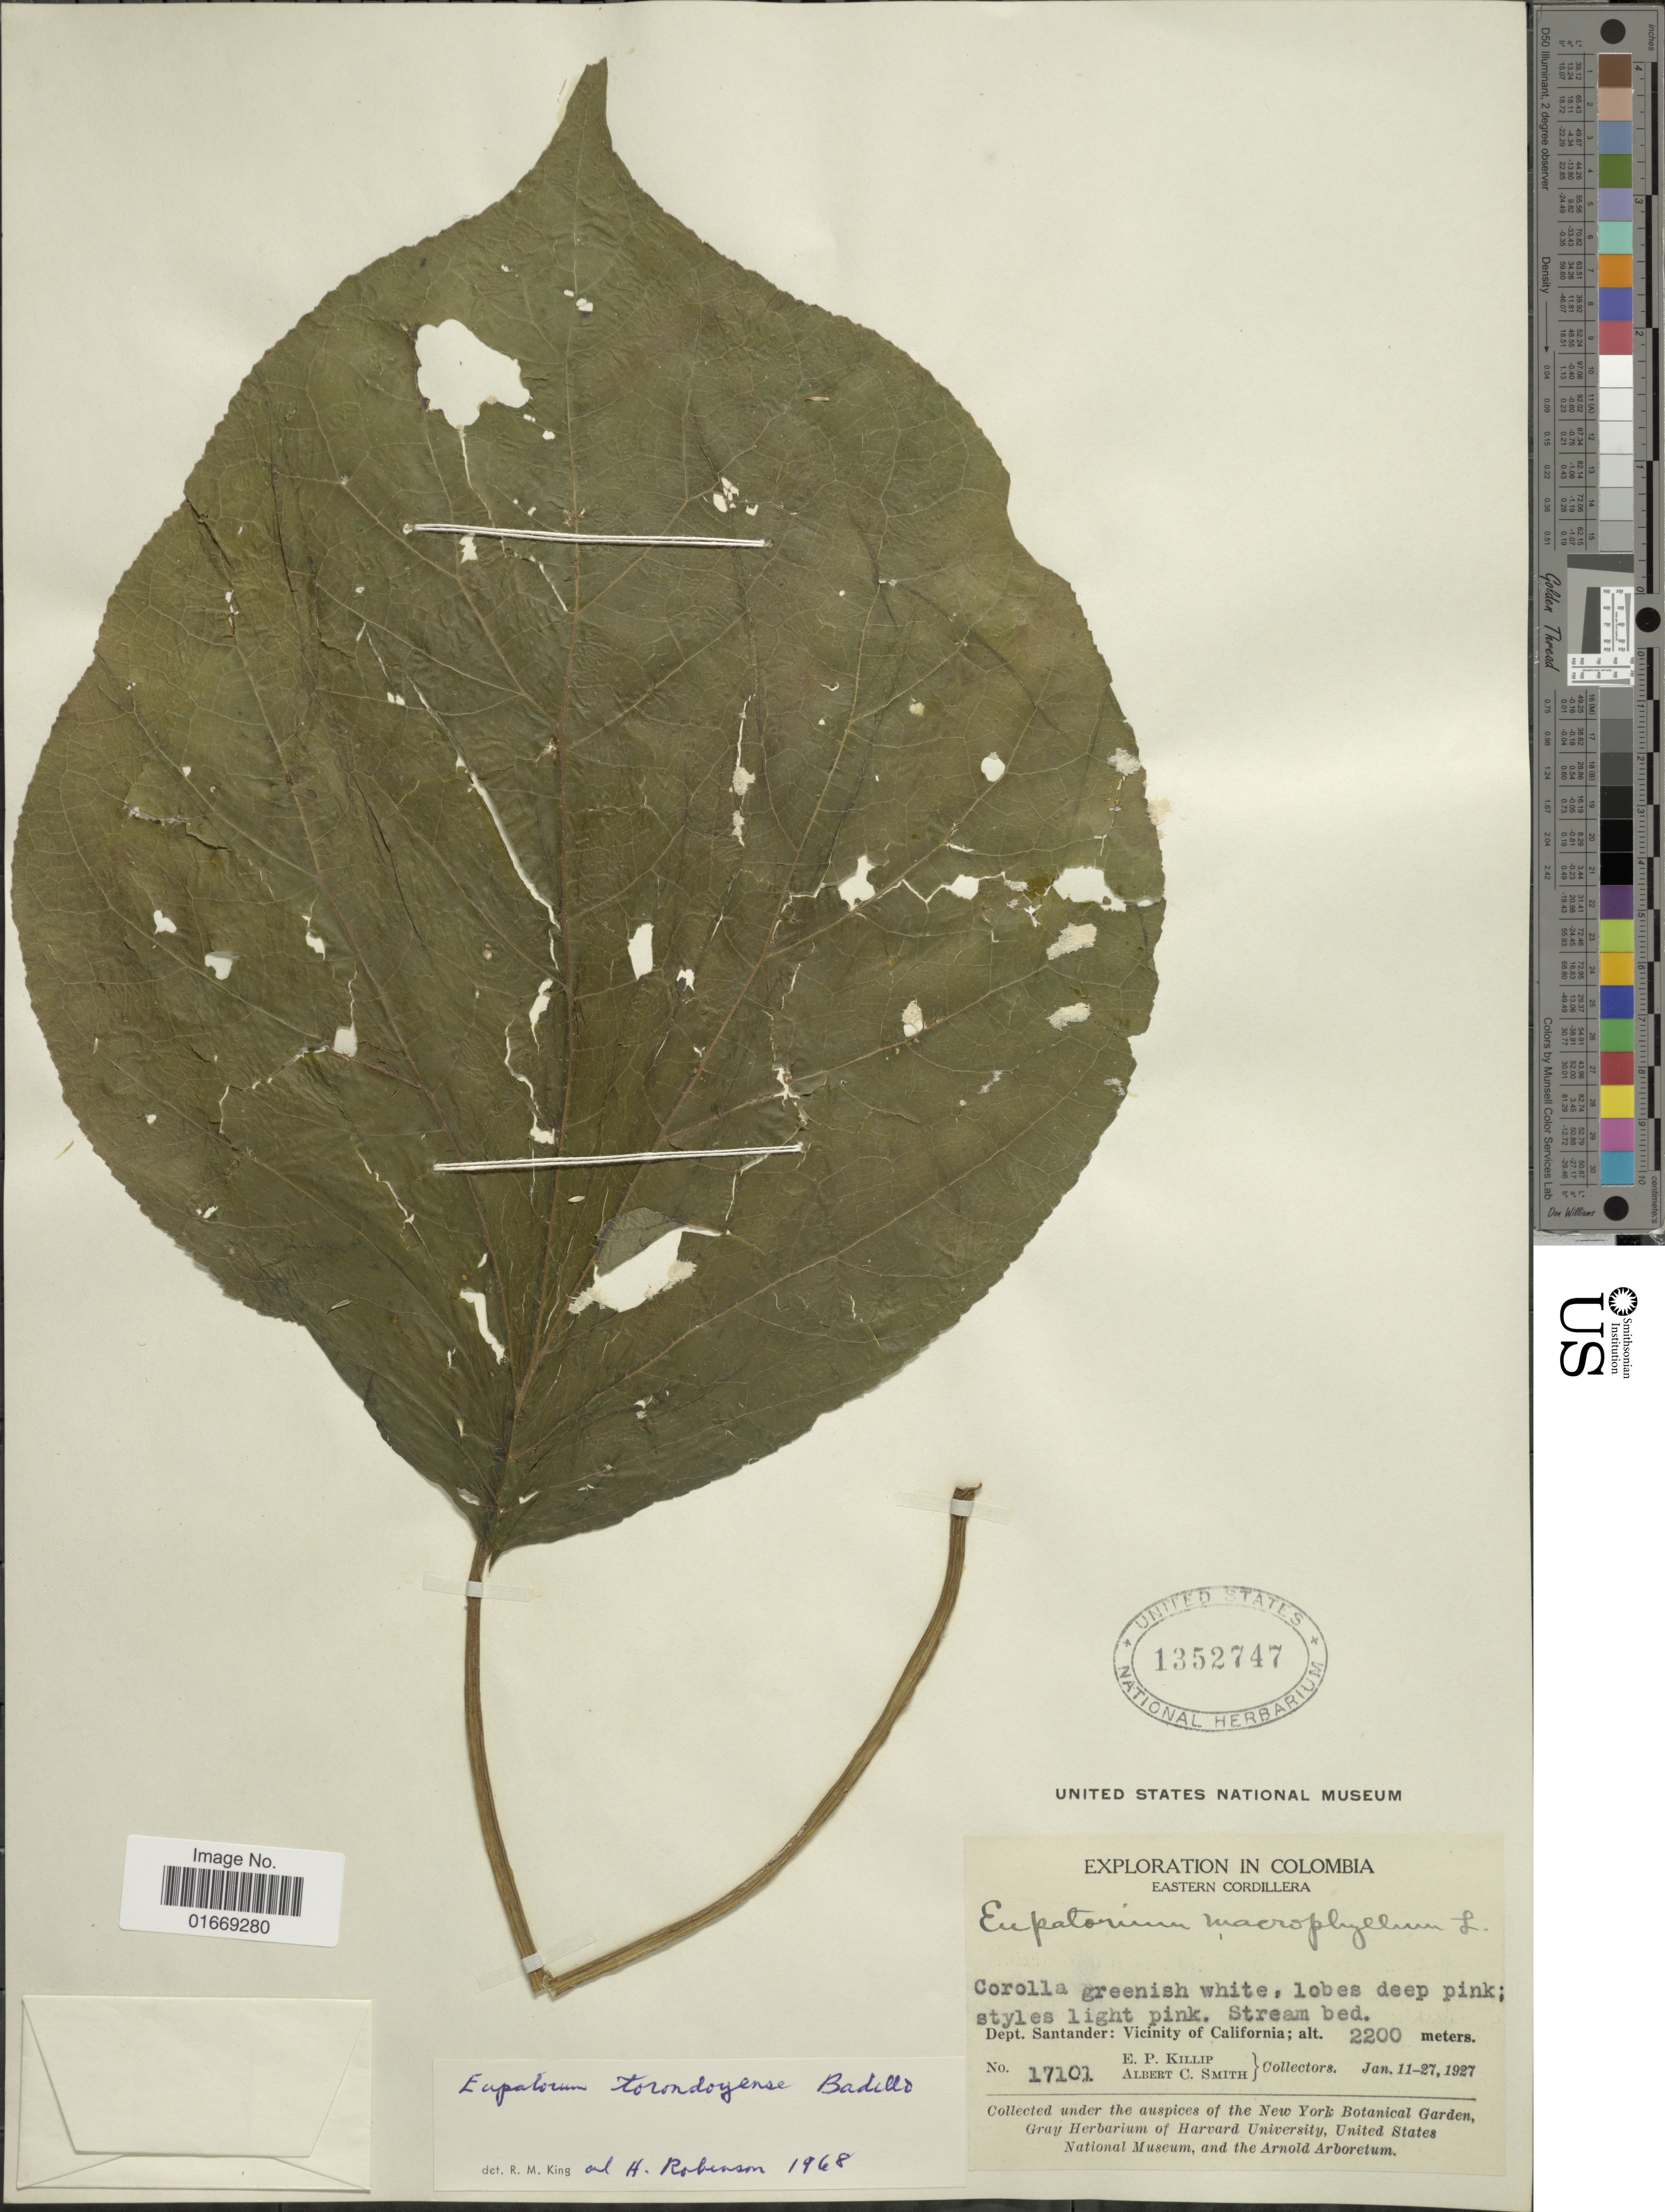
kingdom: Plantae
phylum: Tracheophyta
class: Magnoliopsida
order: Asterales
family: Asteraceae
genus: Hebeclinium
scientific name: Hebeclinium torondoyense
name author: (V.M. Badillo) R.M. King & H. Rob.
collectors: E. P. Killip & A. C. Smith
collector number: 17101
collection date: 1927-01-11/1927-01-27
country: Colombia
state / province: Santander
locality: Eastern Cordillera. Dept. Santander: Vicinity of California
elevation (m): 2200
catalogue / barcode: US 1352747